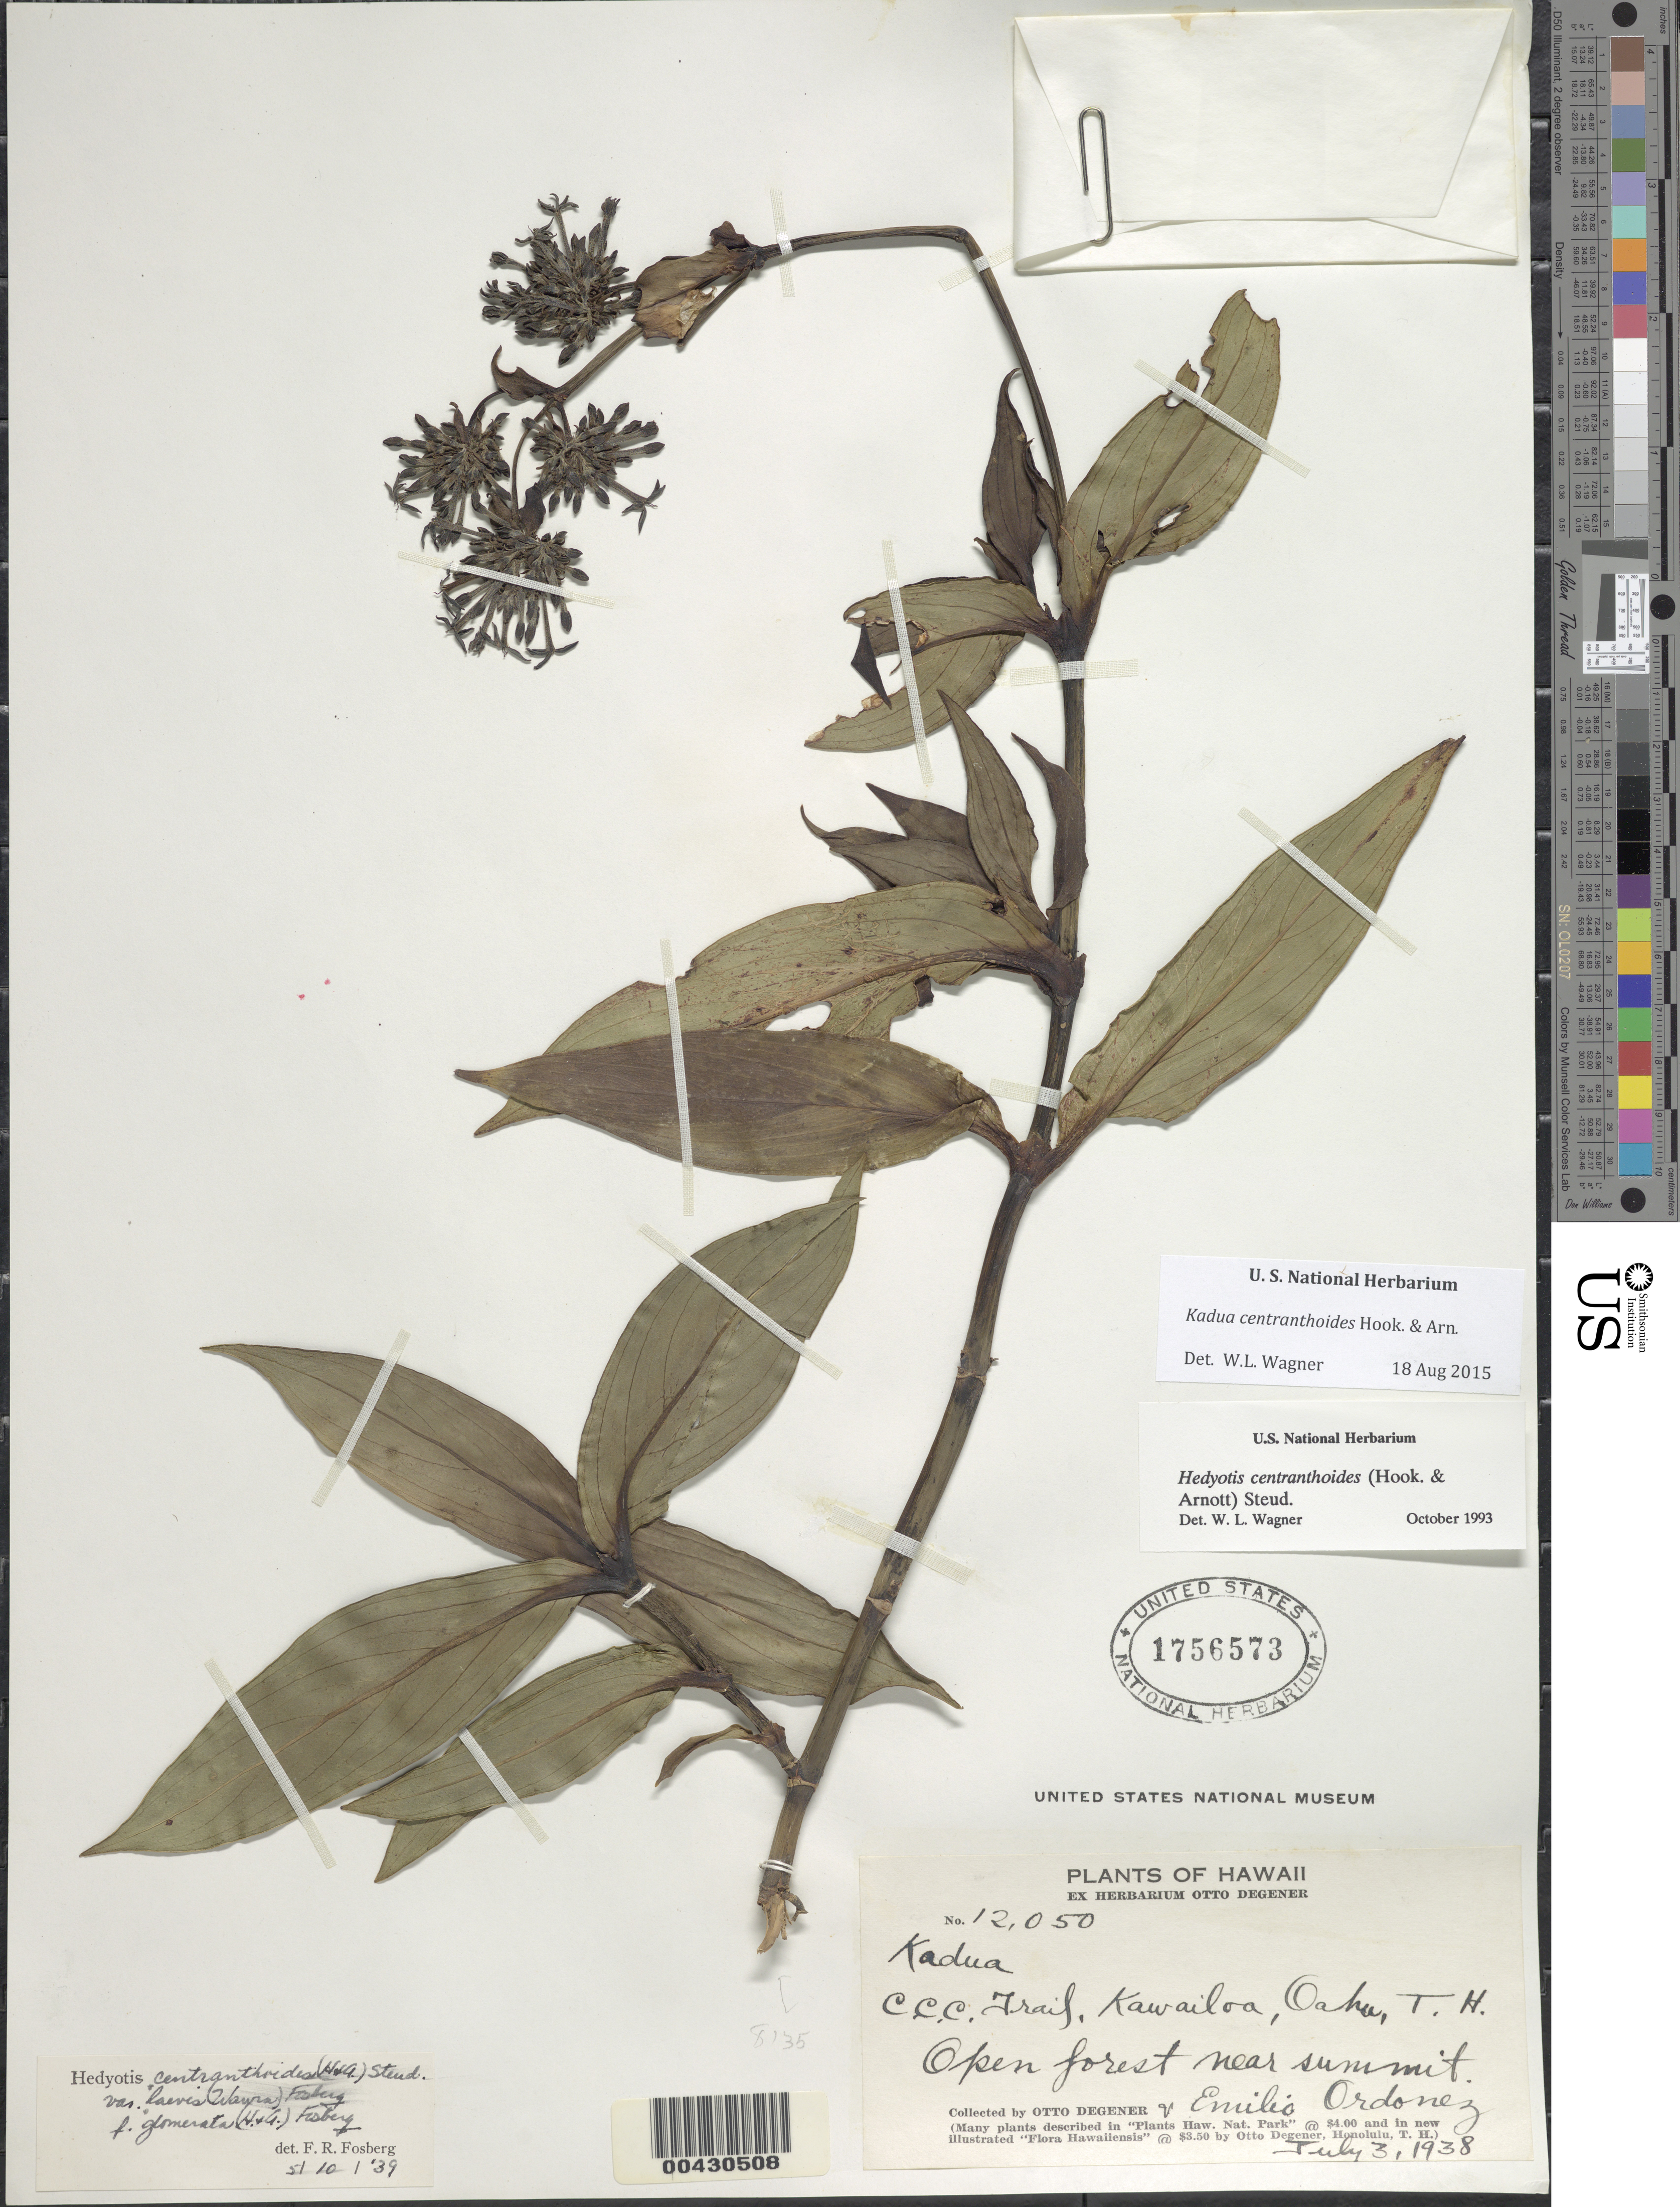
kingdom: Plantae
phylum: Tracheophyta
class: Magnoliopsida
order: Gentianales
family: Rubiaceae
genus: Kadua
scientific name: Kadua centranthoides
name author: Hook. & Arn.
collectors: O. Degener & E. Ordonez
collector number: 12050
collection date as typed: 3 Jul 1938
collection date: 1938-07-03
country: United States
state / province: Hawaii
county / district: Honolulu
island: Oahu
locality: C.C.C.Trail, Kawailoa, open forest near summit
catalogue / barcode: US 1756573